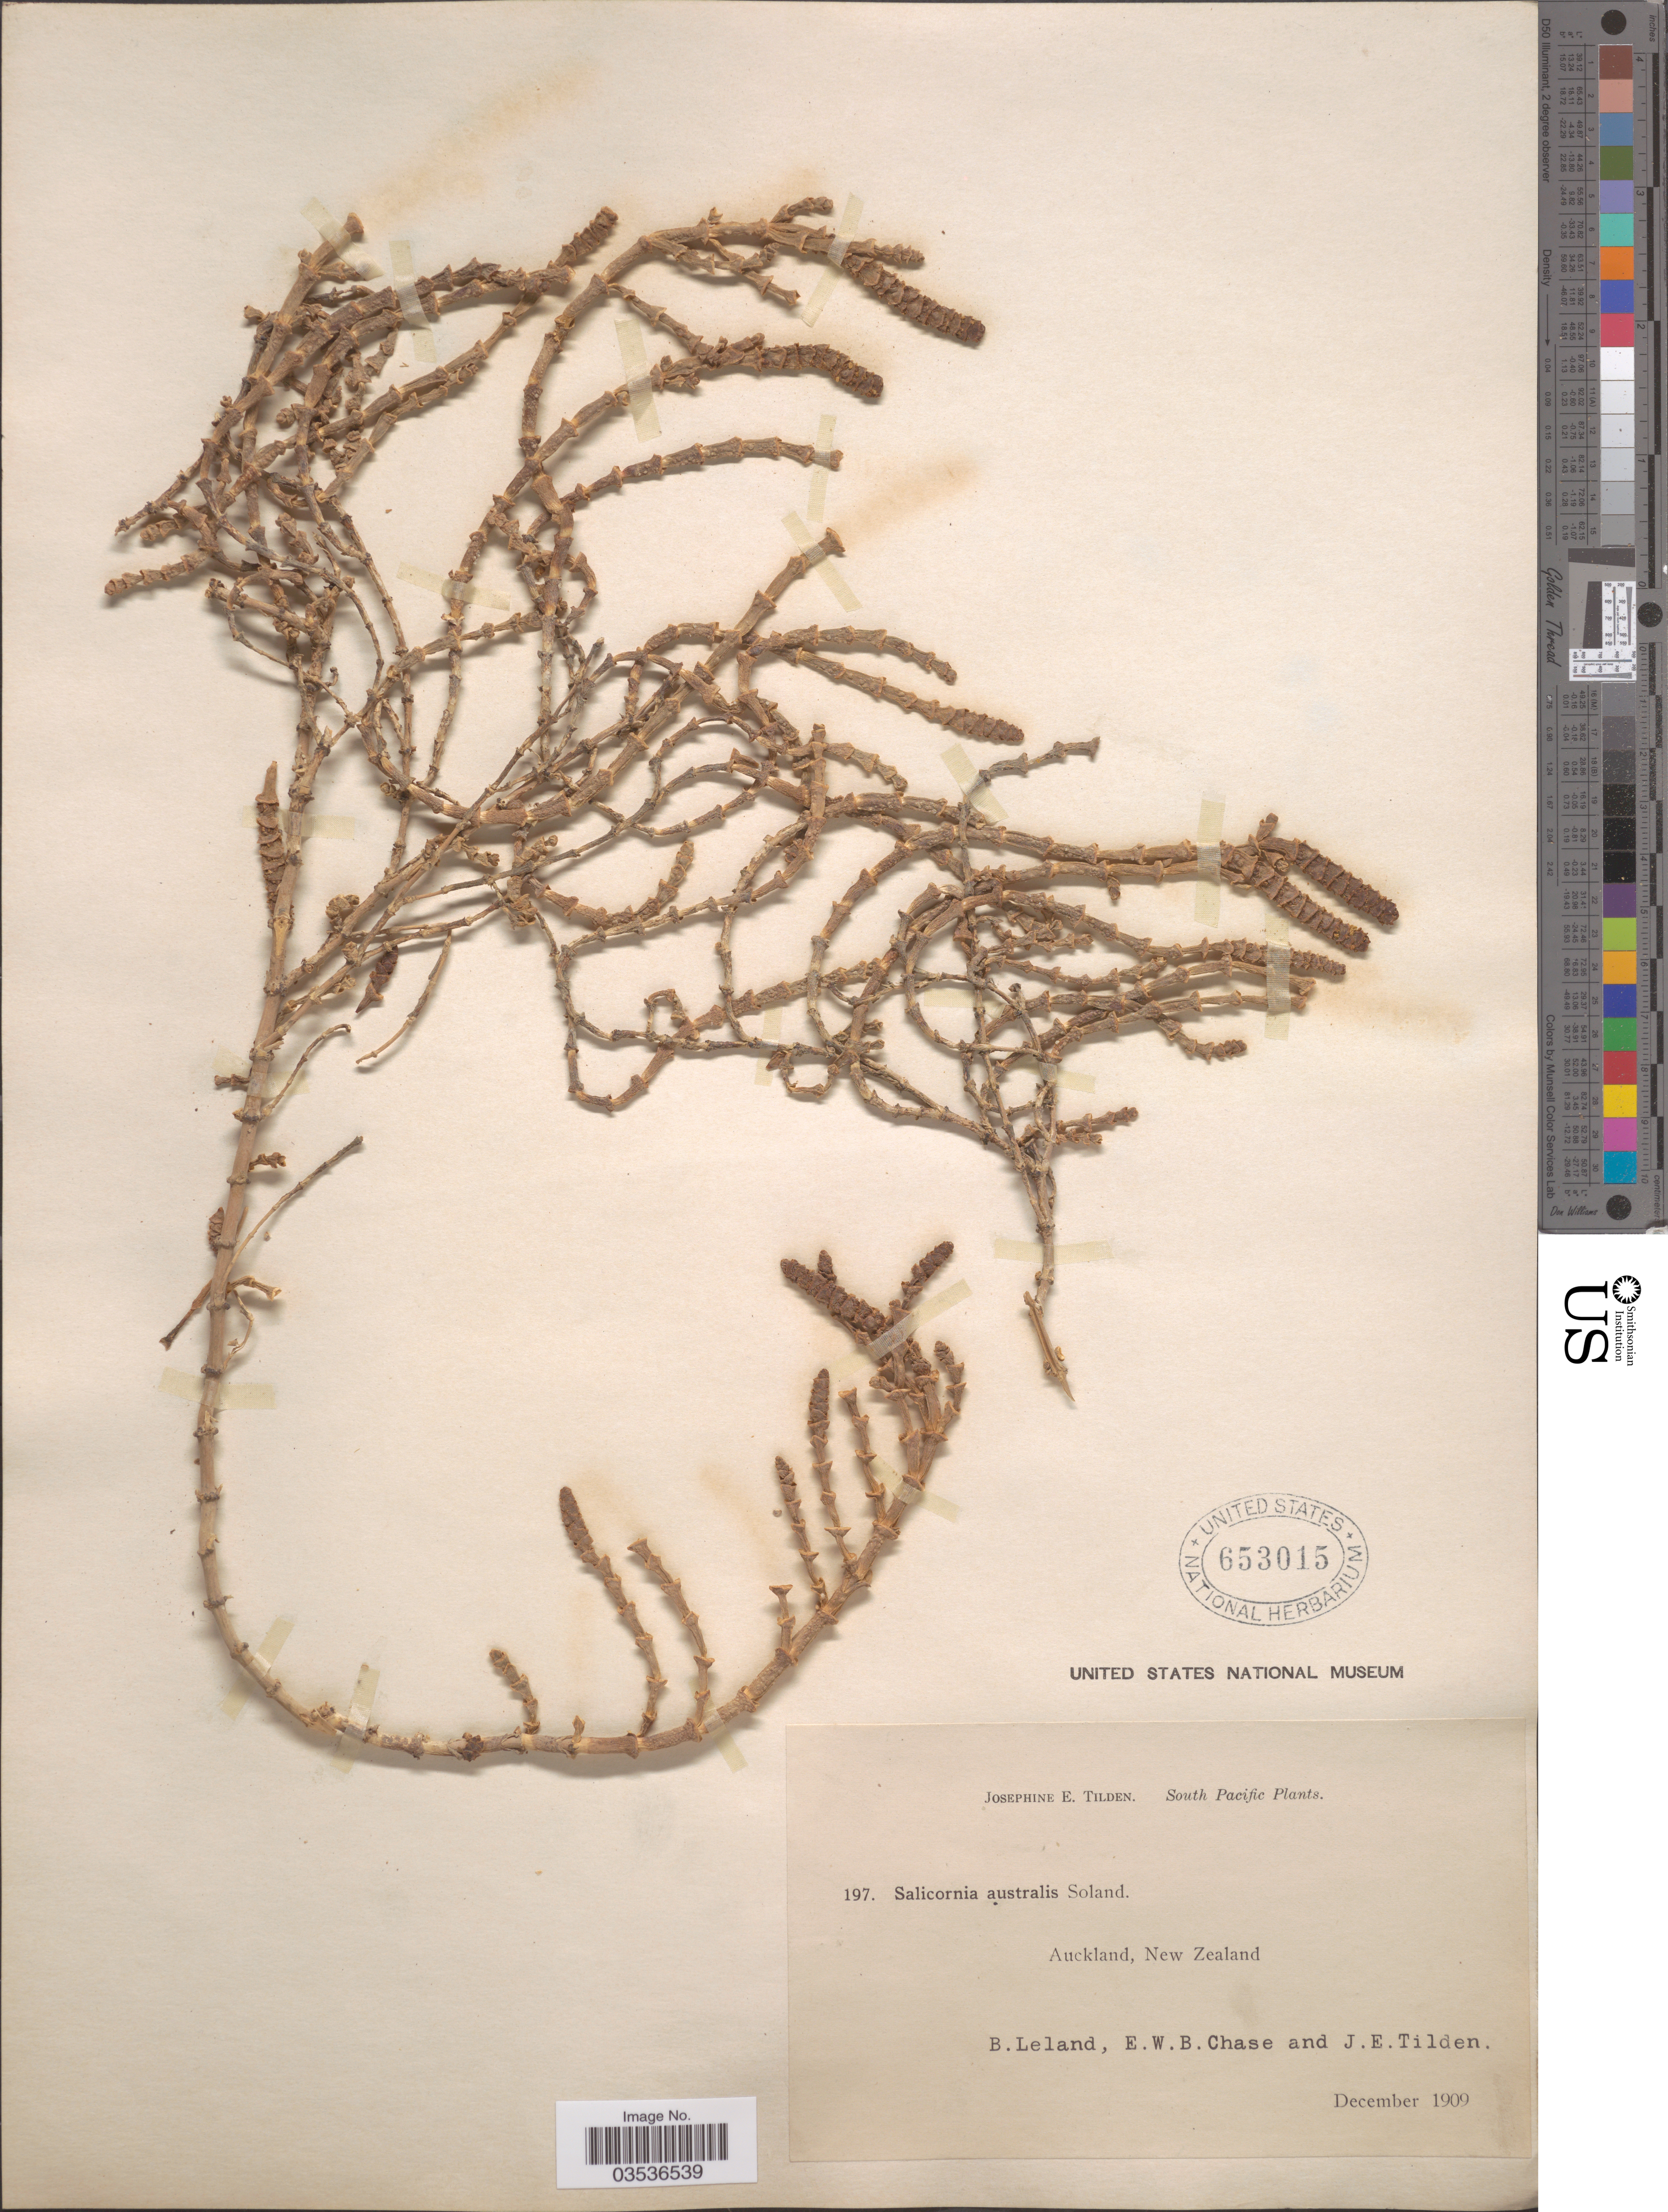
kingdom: Plantae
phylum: Tracheophyta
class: Magnoliopsida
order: Caryophyllales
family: Amaranthaceae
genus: Salicornia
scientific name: Salicornia quinqueflora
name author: Bunge ex Ung.-Sternb.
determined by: Strong, Mark T., (BOT), Smithsonian Institution - National Museum of Natural History (UNITED STATES)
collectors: B. Leland, E. W. Chase & J. E. Tilden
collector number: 197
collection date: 1909-12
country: New Zealand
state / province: Auckland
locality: South Pacific.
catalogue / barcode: US 653015